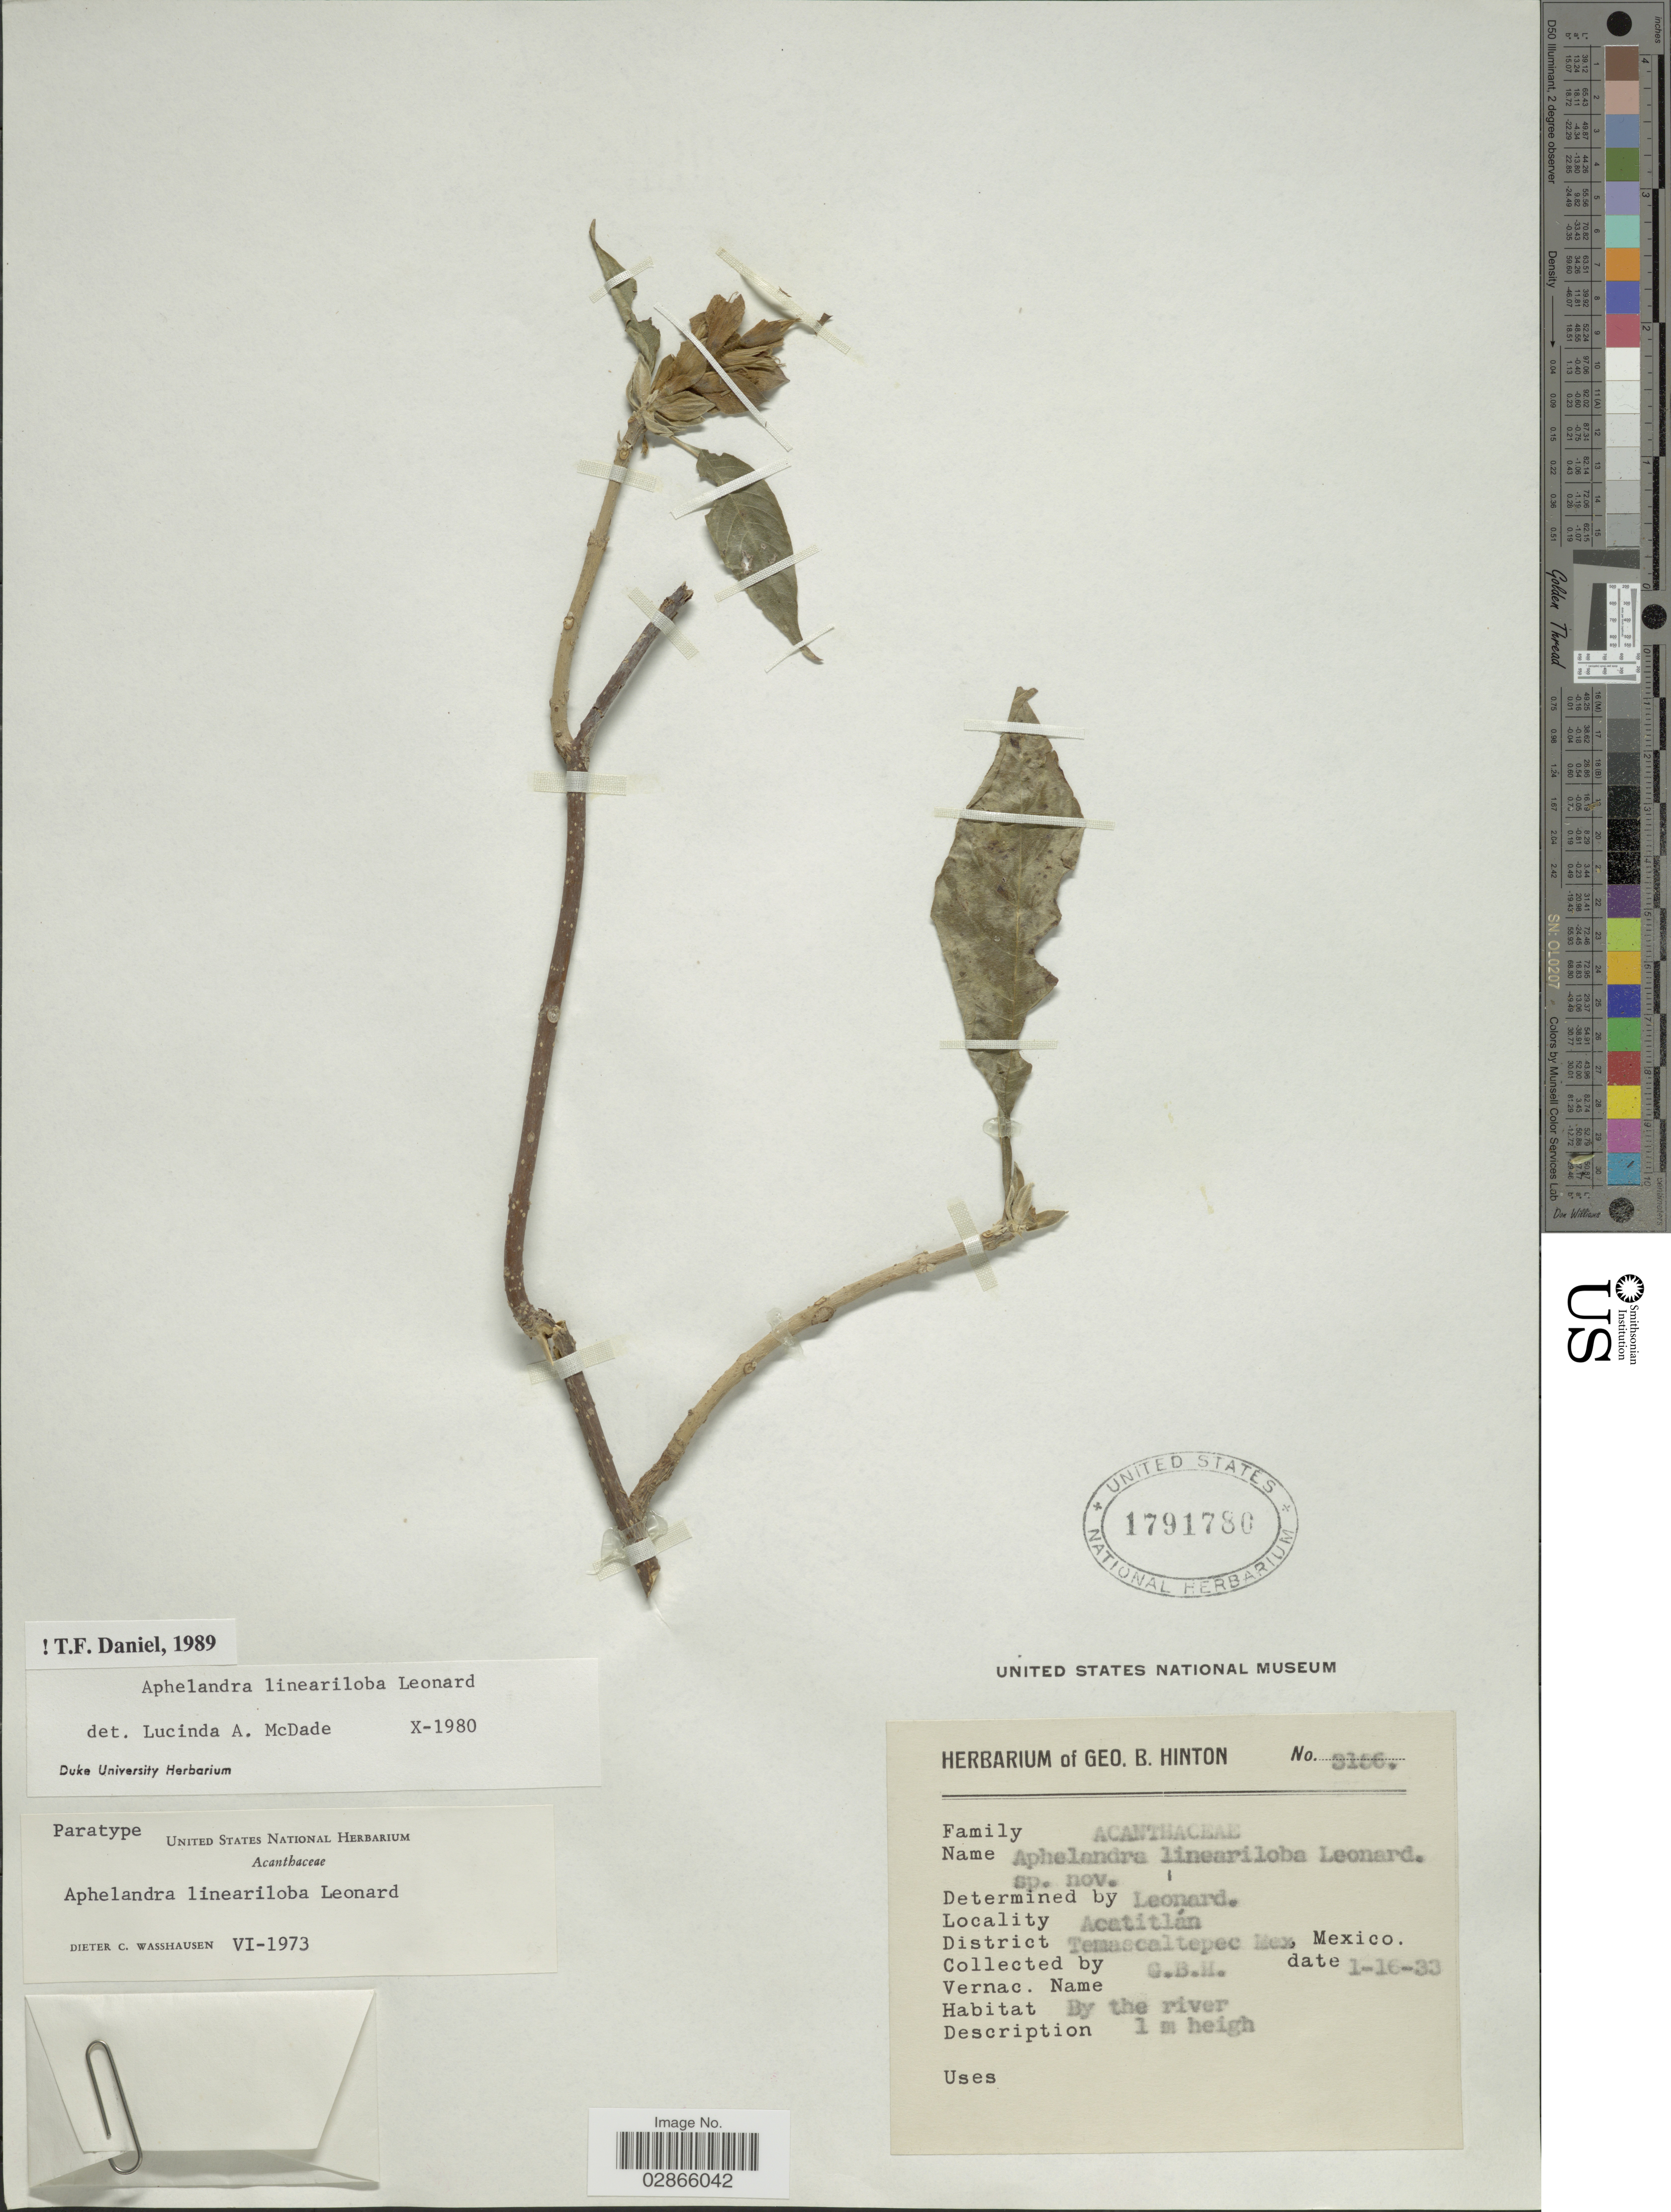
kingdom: Plantae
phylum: Tracheophyta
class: Magnoliopsida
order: Lamiales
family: Acanthaceae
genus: Aphelandra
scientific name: Aphelandra lineariloba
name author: Leonard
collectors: G. B. Hinton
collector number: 3156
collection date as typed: Transcribed d/m/y: 16/1/33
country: Mexico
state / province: México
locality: Acatitlán. District Temascaltepec. Mex.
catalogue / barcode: US 1791780